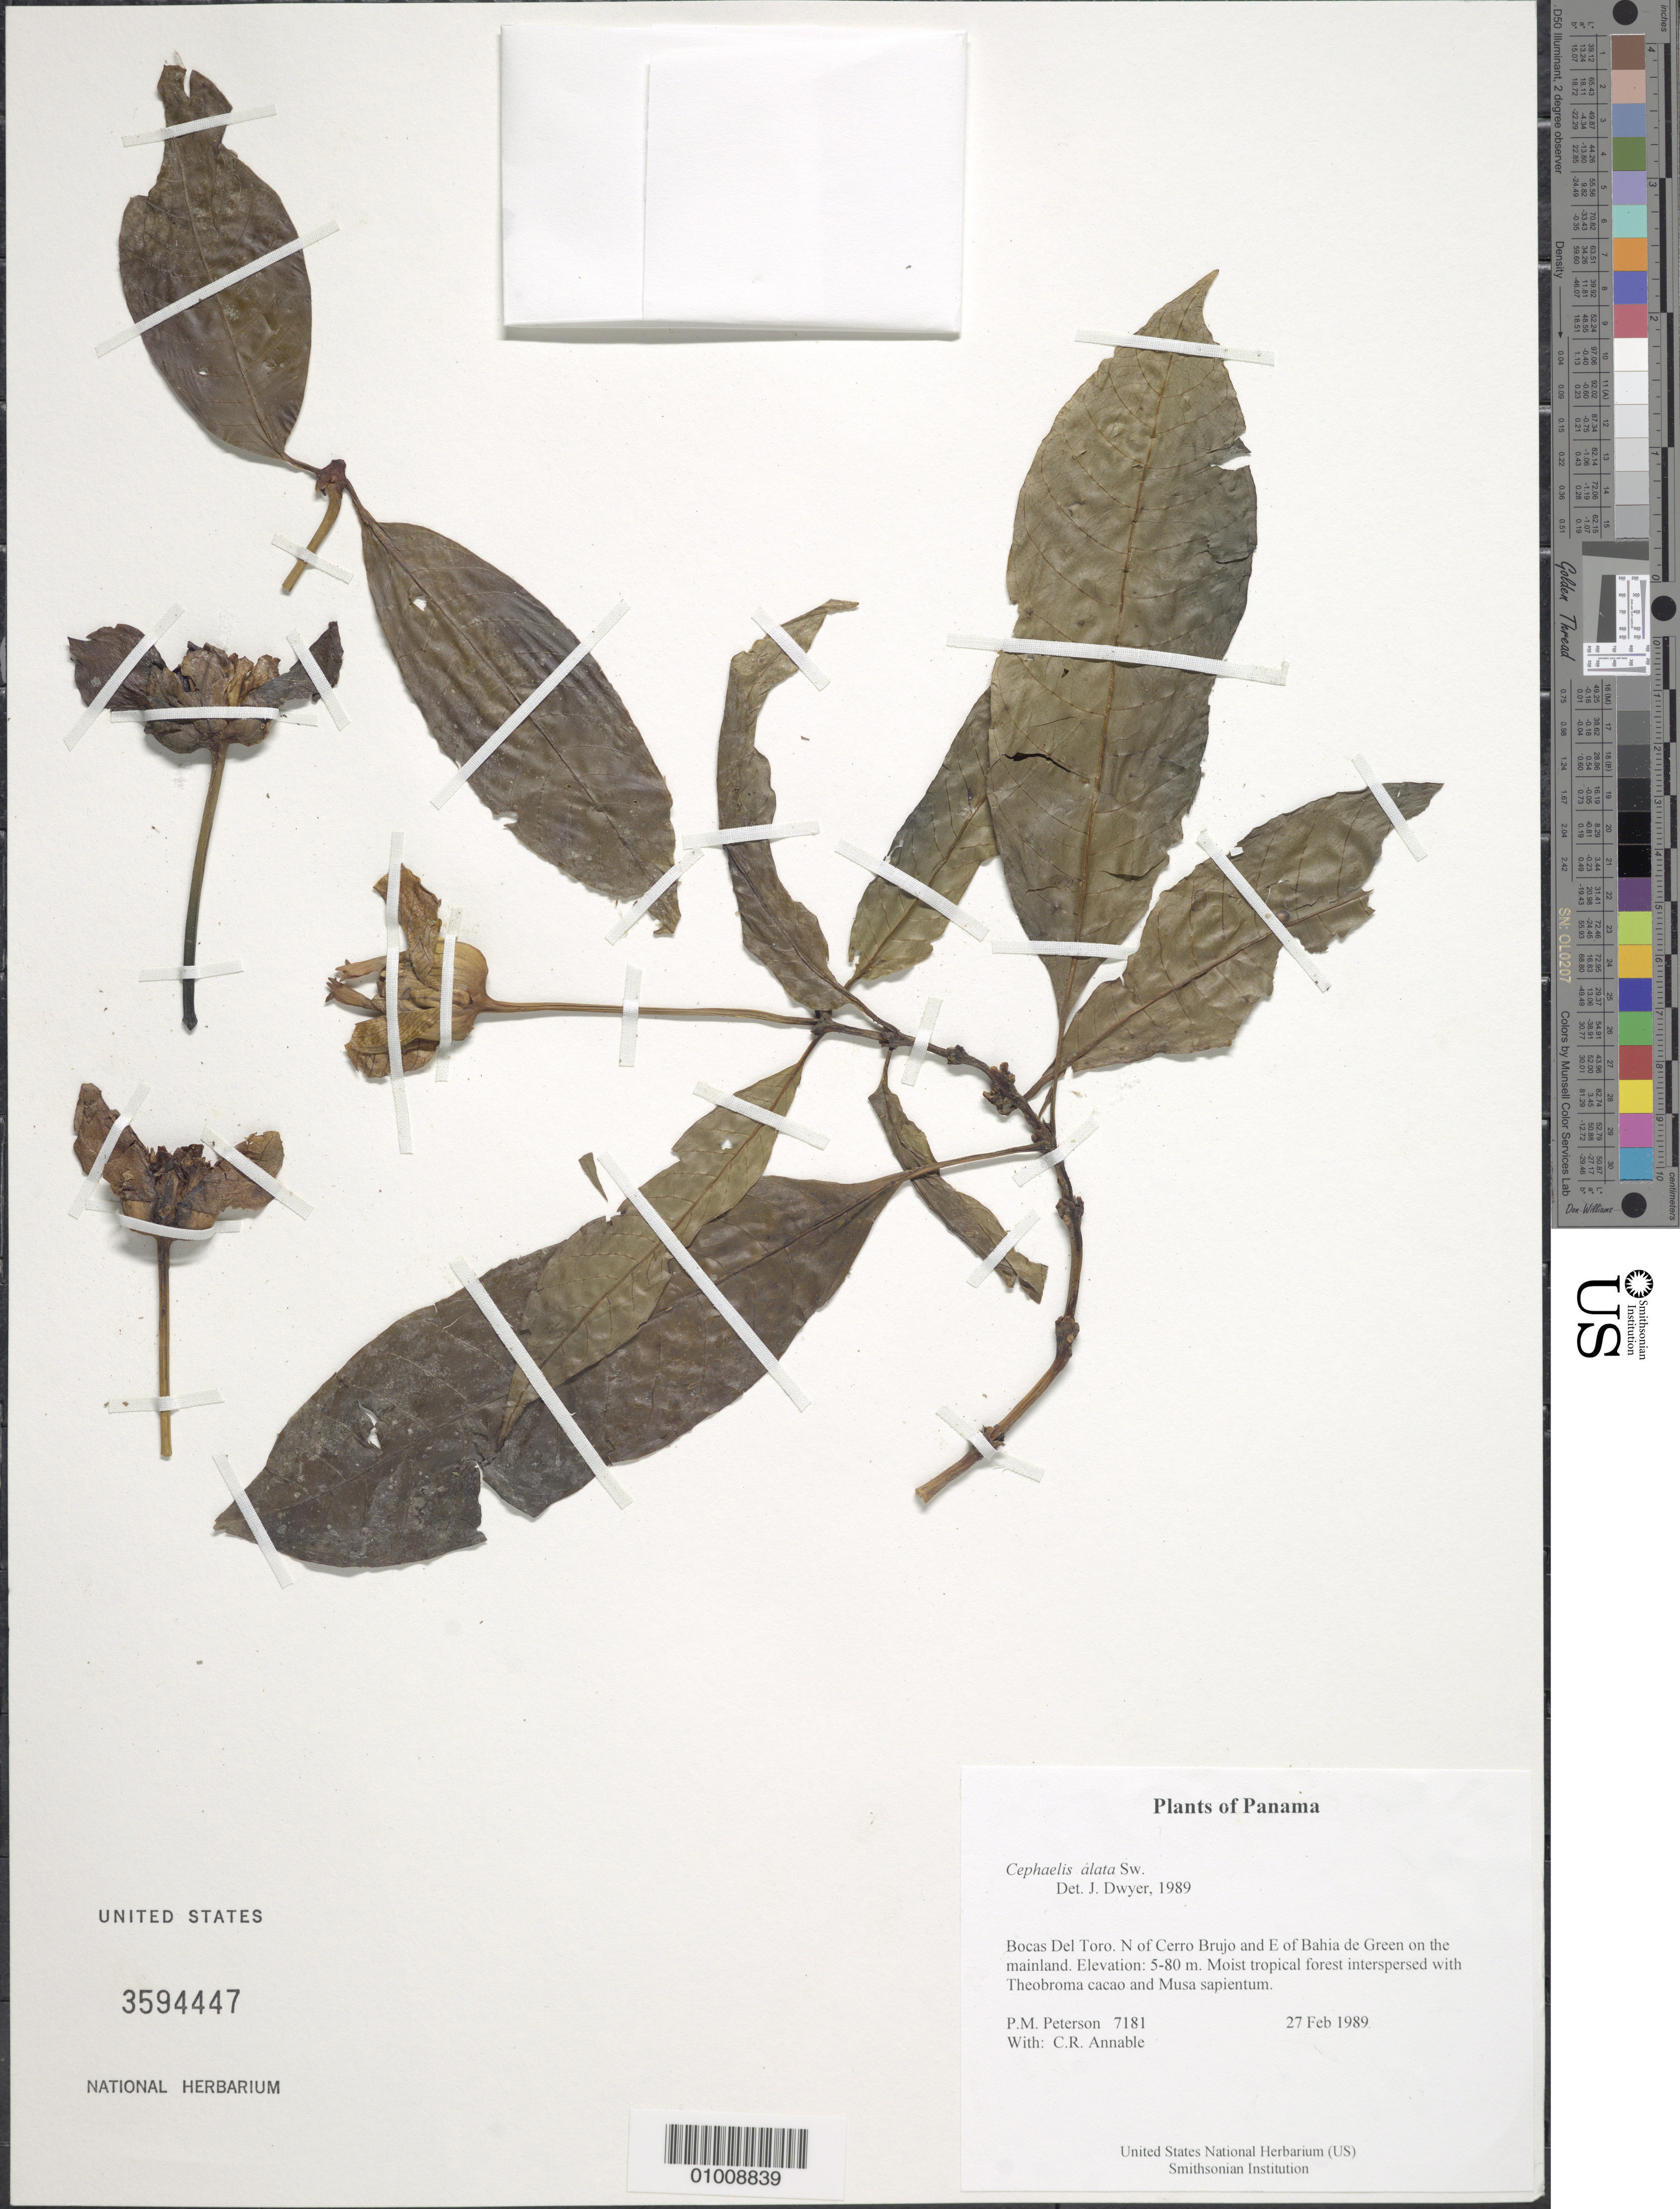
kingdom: Plantae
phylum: Tracheophyta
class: Magnoliopsida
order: Gentianales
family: Rubiaceae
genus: Cephaelis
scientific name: Cephaelis elata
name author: Sw.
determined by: Dwyer, J.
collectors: P. M. Peterson & C. R. Annable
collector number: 07181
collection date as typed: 27 Feb 1989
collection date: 1989-02-27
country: Panama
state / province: Bocas del Toro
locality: N of Cerro Brujo and E of Bahia de Green on the mainland.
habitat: Moist tropical forest interspersed with Theobroma cacao and Musa sapientum.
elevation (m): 5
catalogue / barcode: US 3594447